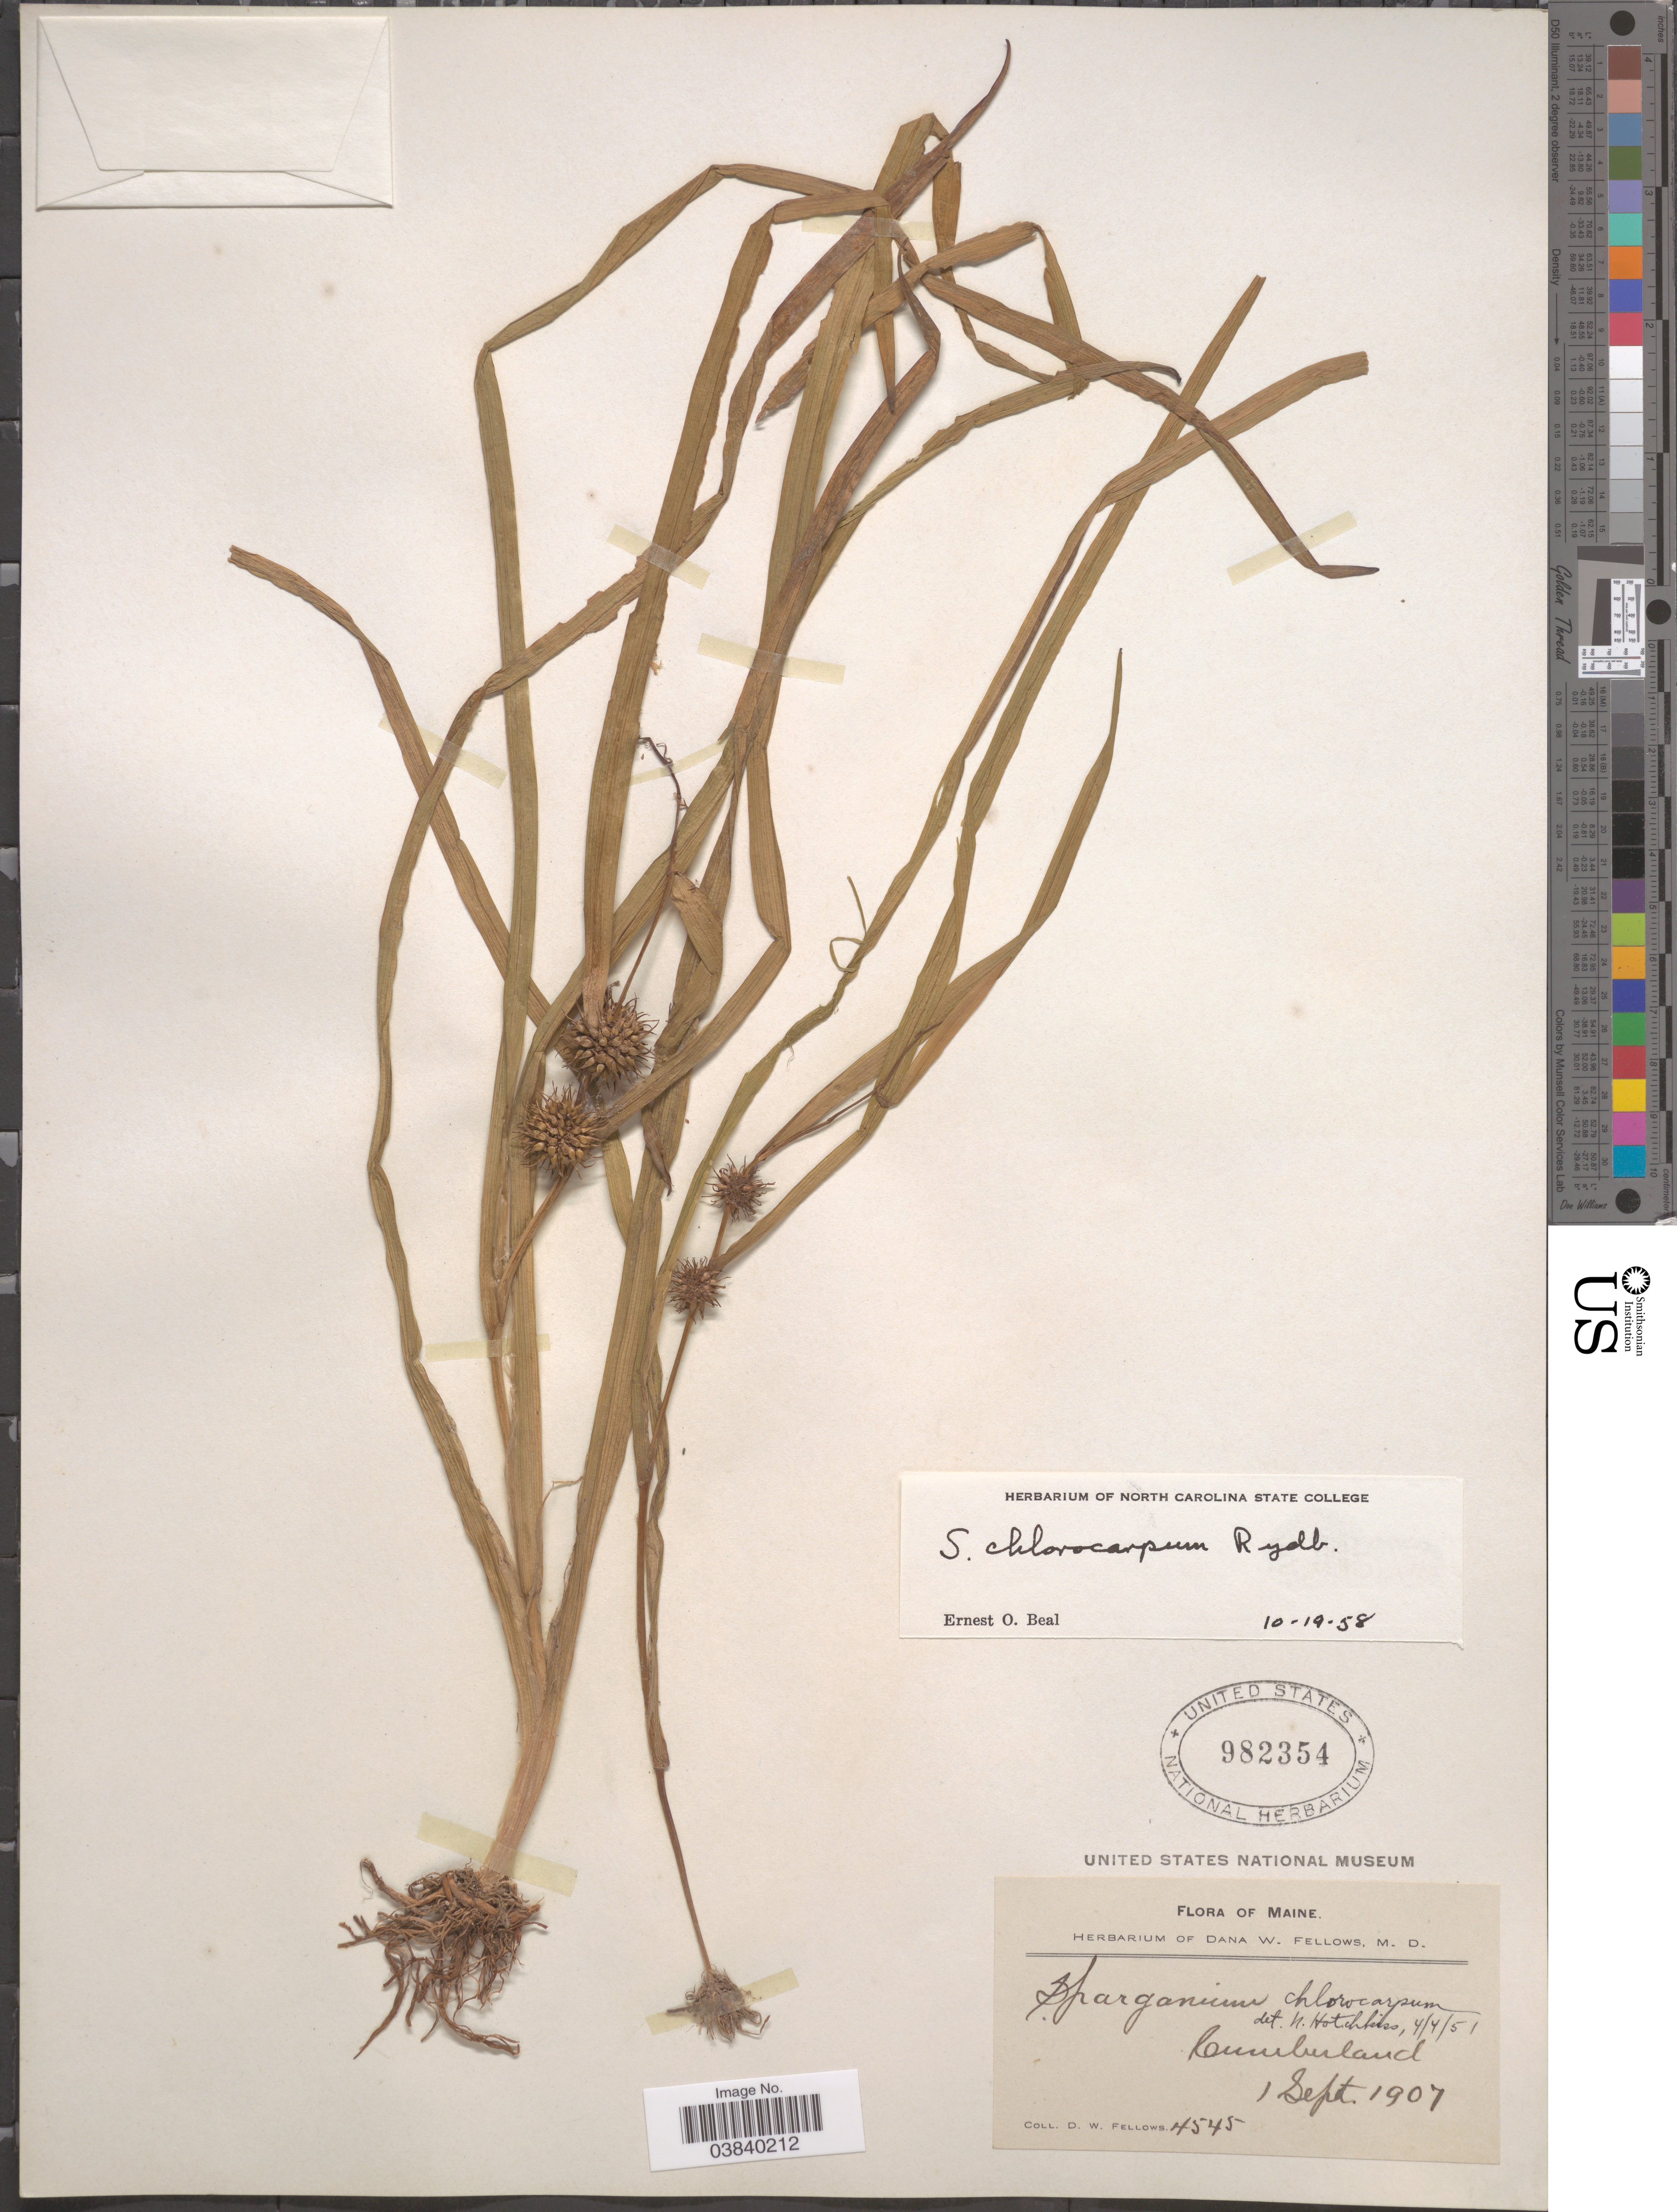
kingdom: Plantae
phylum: Tracheophyta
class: Liliopsida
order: Poales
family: Typhaceae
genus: Sparganium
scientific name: Sparganium chlorocarpum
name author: Rydb.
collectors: D. W. Fellows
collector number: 4545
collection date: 1907-09-01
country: United States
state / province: Maine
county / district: Cumberland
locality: Cumberland.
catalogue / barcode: US 982354